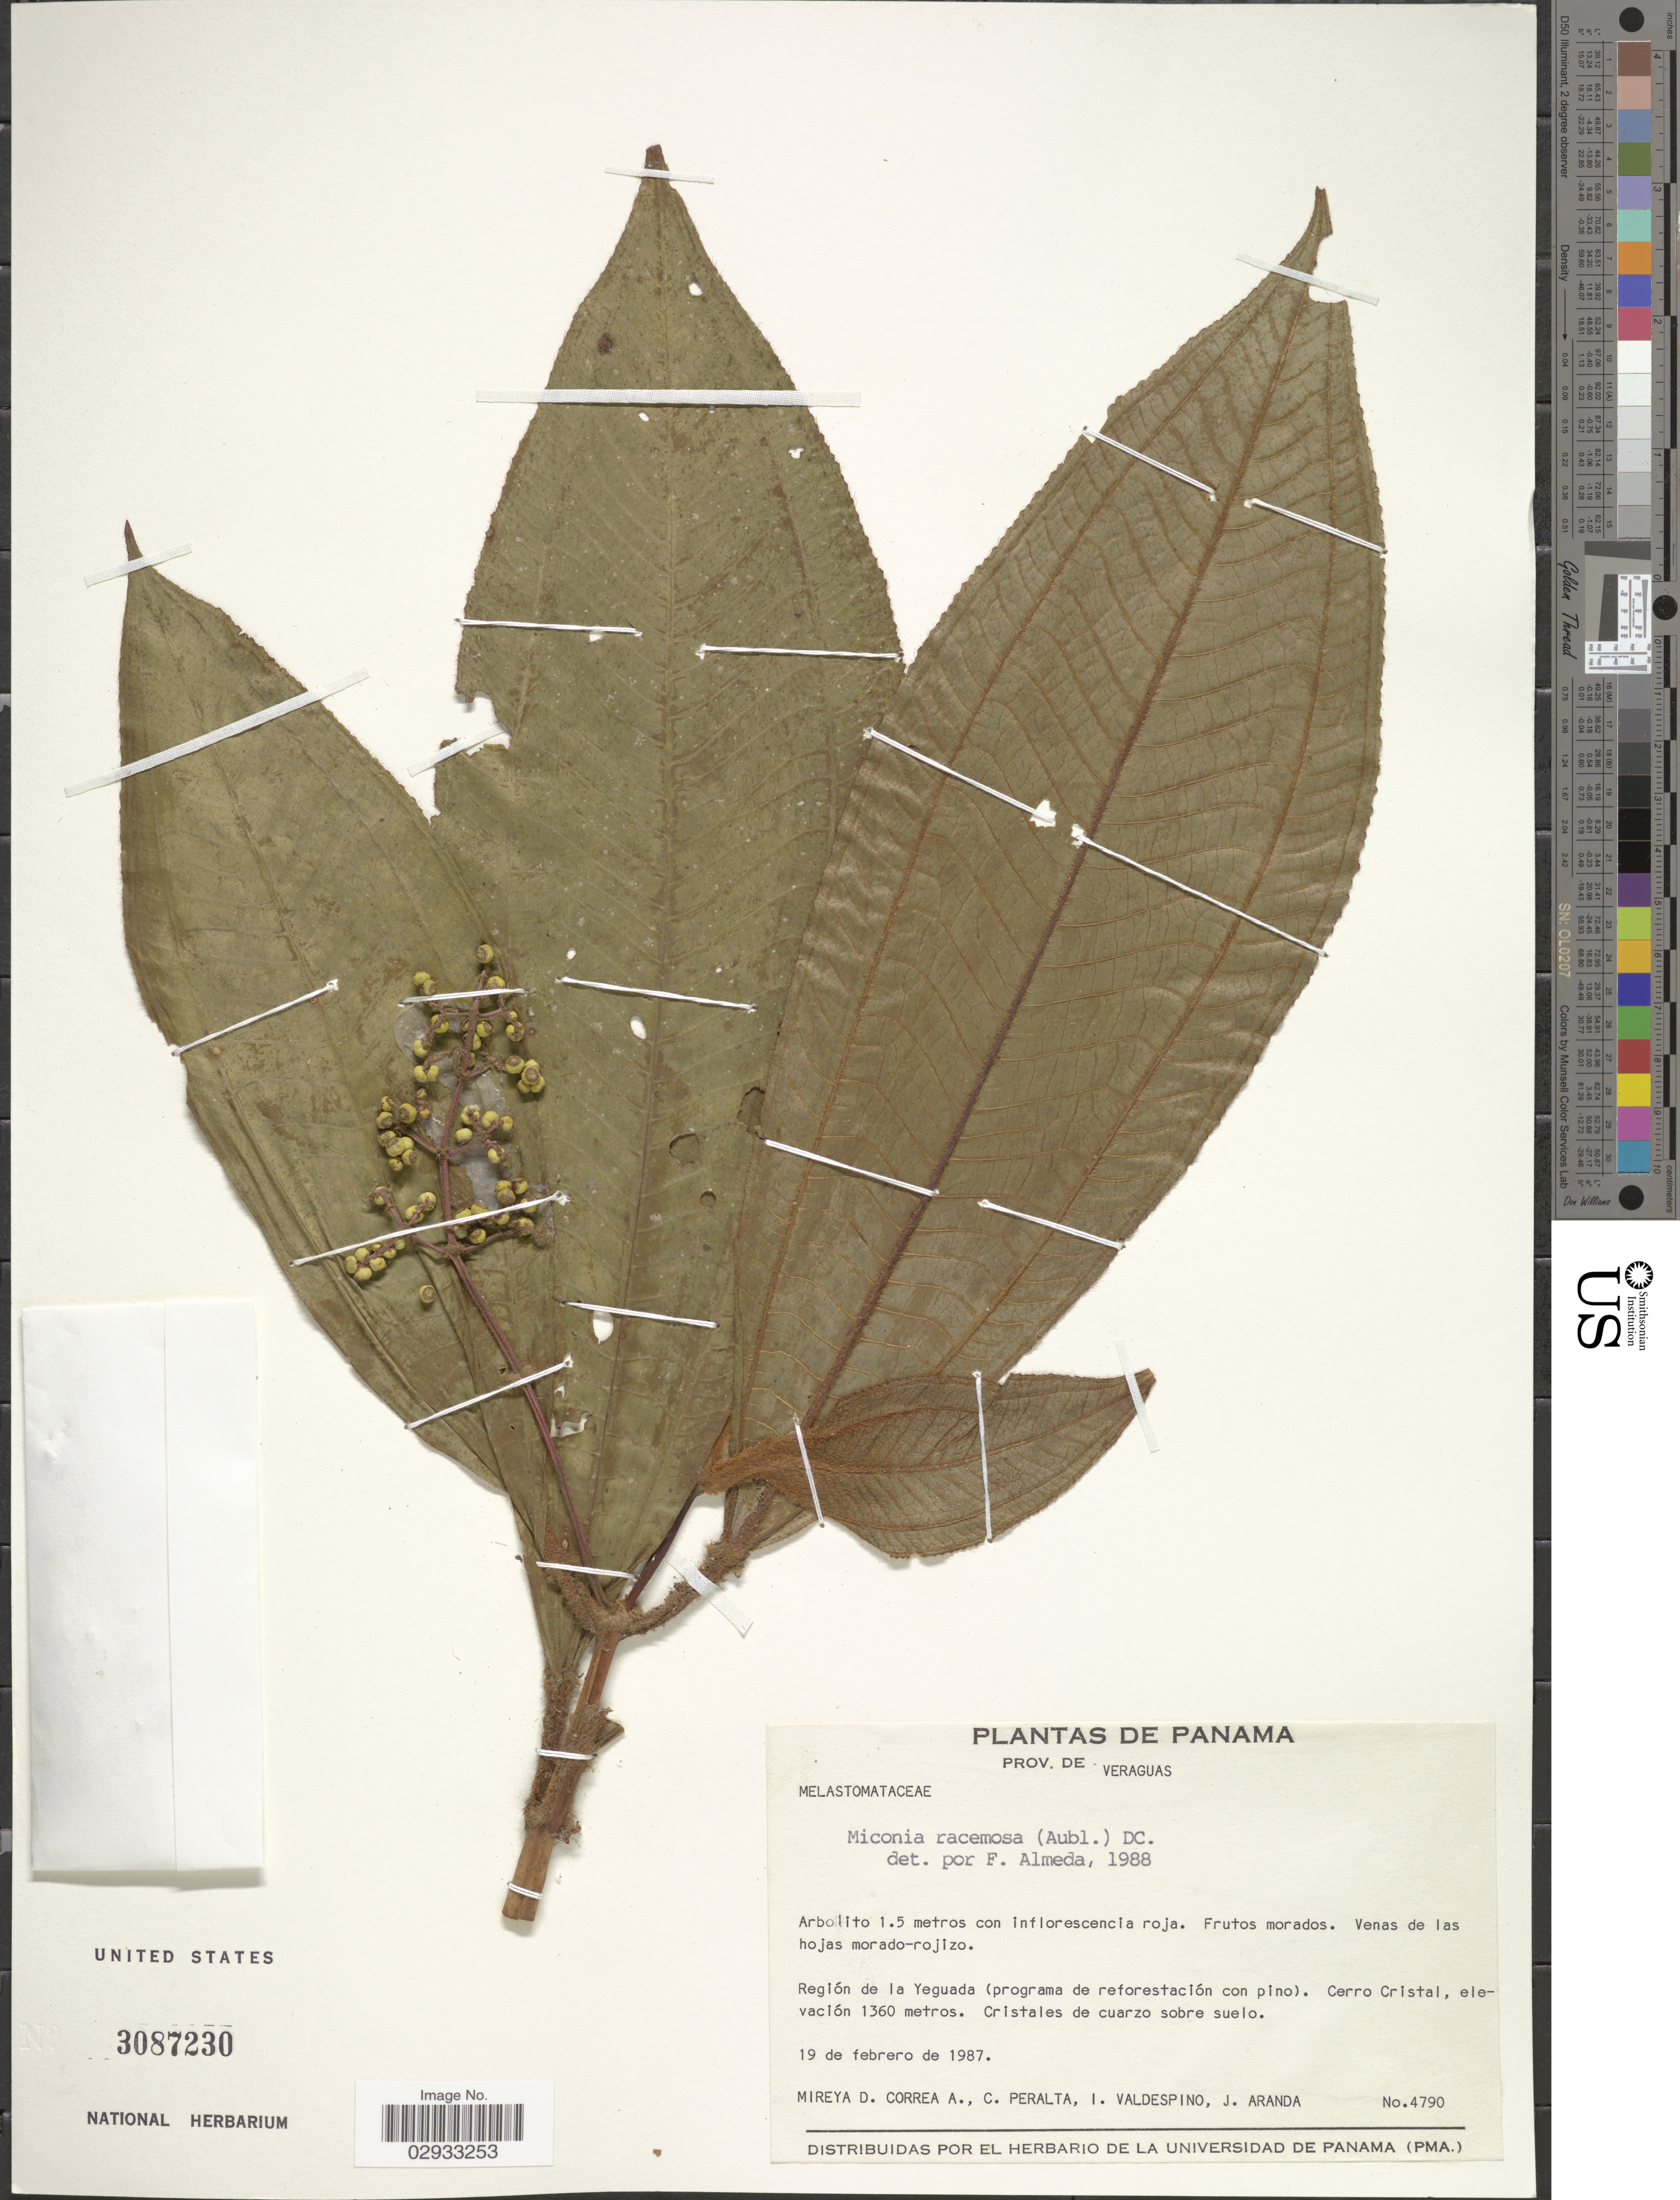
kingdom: Plantae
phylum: Tracheophyta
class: Magnoliopsida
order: Myrtales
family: Melastomataceae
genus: Miconia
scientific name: Miconia racemosa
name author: (Aubl.) DC.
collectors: M. D. Corrêa-A., C. Peralta, I. Valdespino & J. Aranda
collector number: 4790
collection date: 1987-02-19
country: Panama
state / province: Veraguas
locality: Prov. de Veraguas. Región de la Yeguada (programa de reforestación con pino). Cerro Cristal. Cristales de cuarzo sobre suelo.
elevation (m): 1360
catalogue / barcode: US 3087230